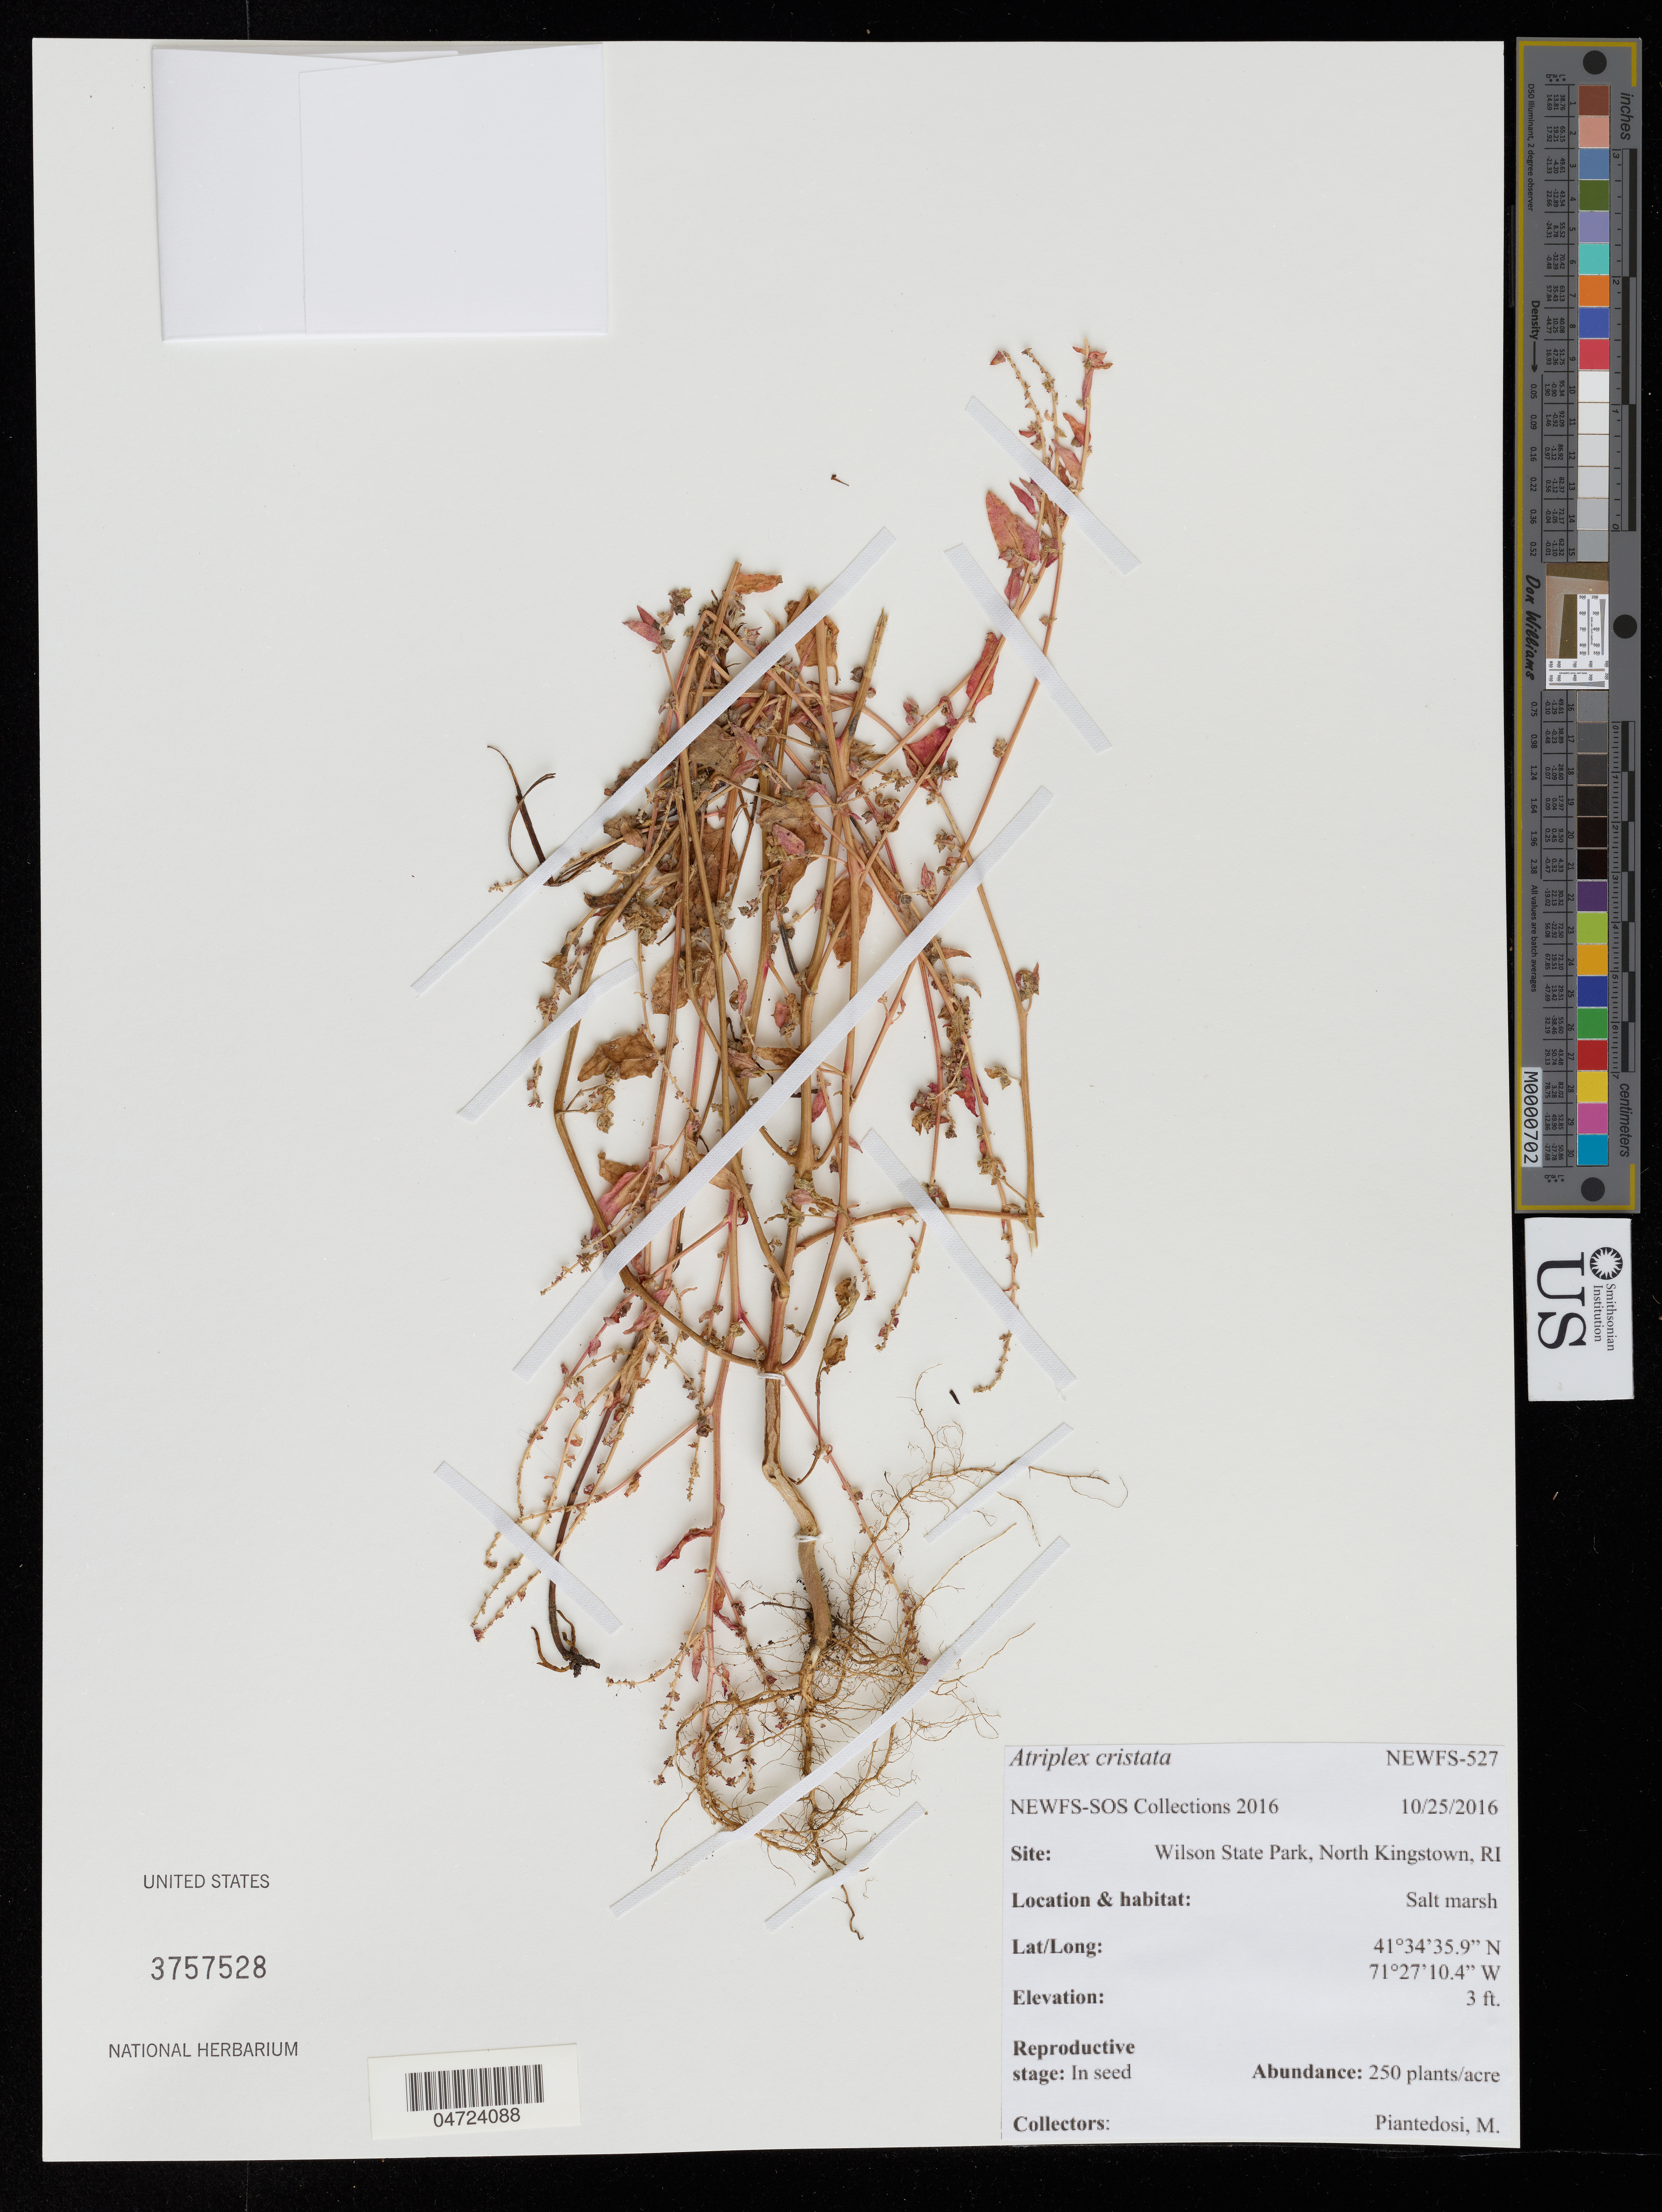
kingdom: Plantae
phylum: Tracheophyta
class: Magnoliopsida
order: Caryophyllales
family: Amaranthaceae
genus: Atriplex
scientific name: Atriplex cristata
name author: Humb. & Bonpl. ex Willd.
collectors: M. Piantedosi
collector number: NEWFS-527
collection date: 2016-10-25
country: United States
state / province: Rhode Island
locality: Wilson State Park, North Kingstown.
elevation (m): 1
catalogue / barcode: US 3757528